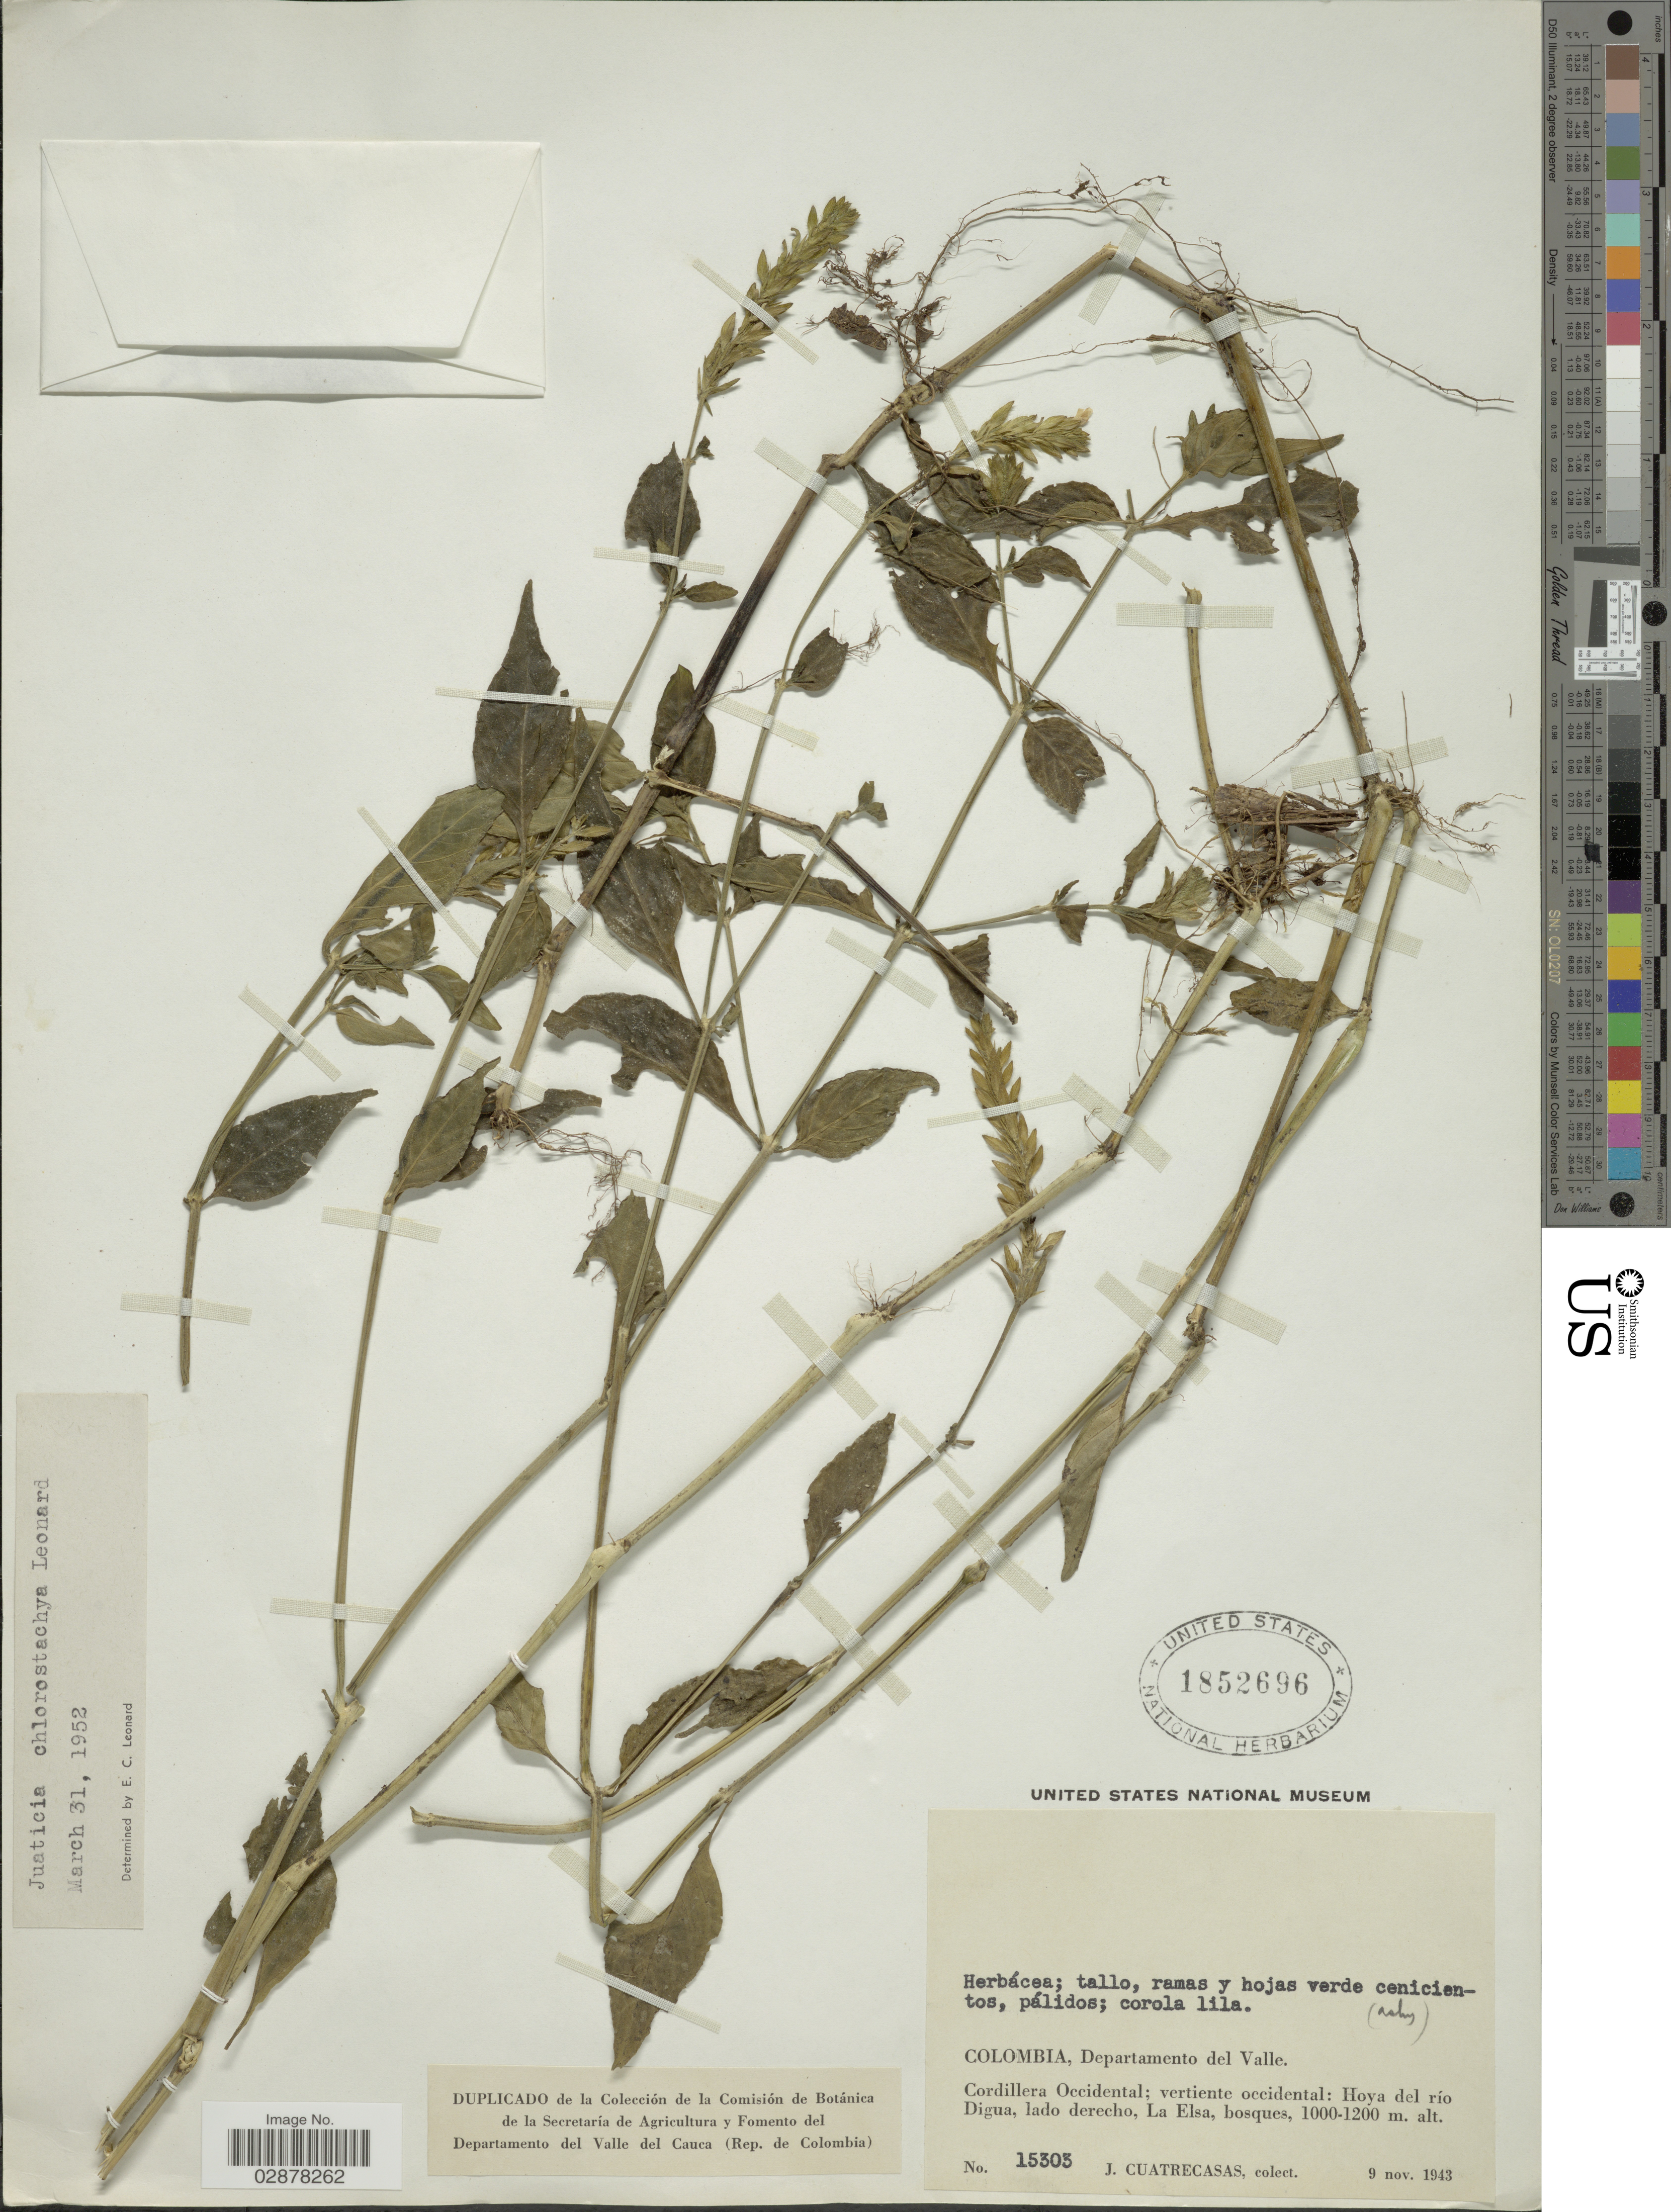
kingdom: Plantae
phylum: Tracheophyta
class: Magnoliopsida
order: Lamiales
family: Acanthaceae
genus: Justicia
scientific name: Justicia chlorostachya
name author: Leonard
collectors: J. Cuatrecasas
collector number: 15303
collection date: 1943-11-09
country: Colombia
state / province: Valle del Cauca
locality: Departamento del Valle, Cordillera Occidental, vertiente occidental, Hoya del río Digua, lado derecho, La Elsa.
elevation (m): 1000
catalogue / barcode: US 1852696